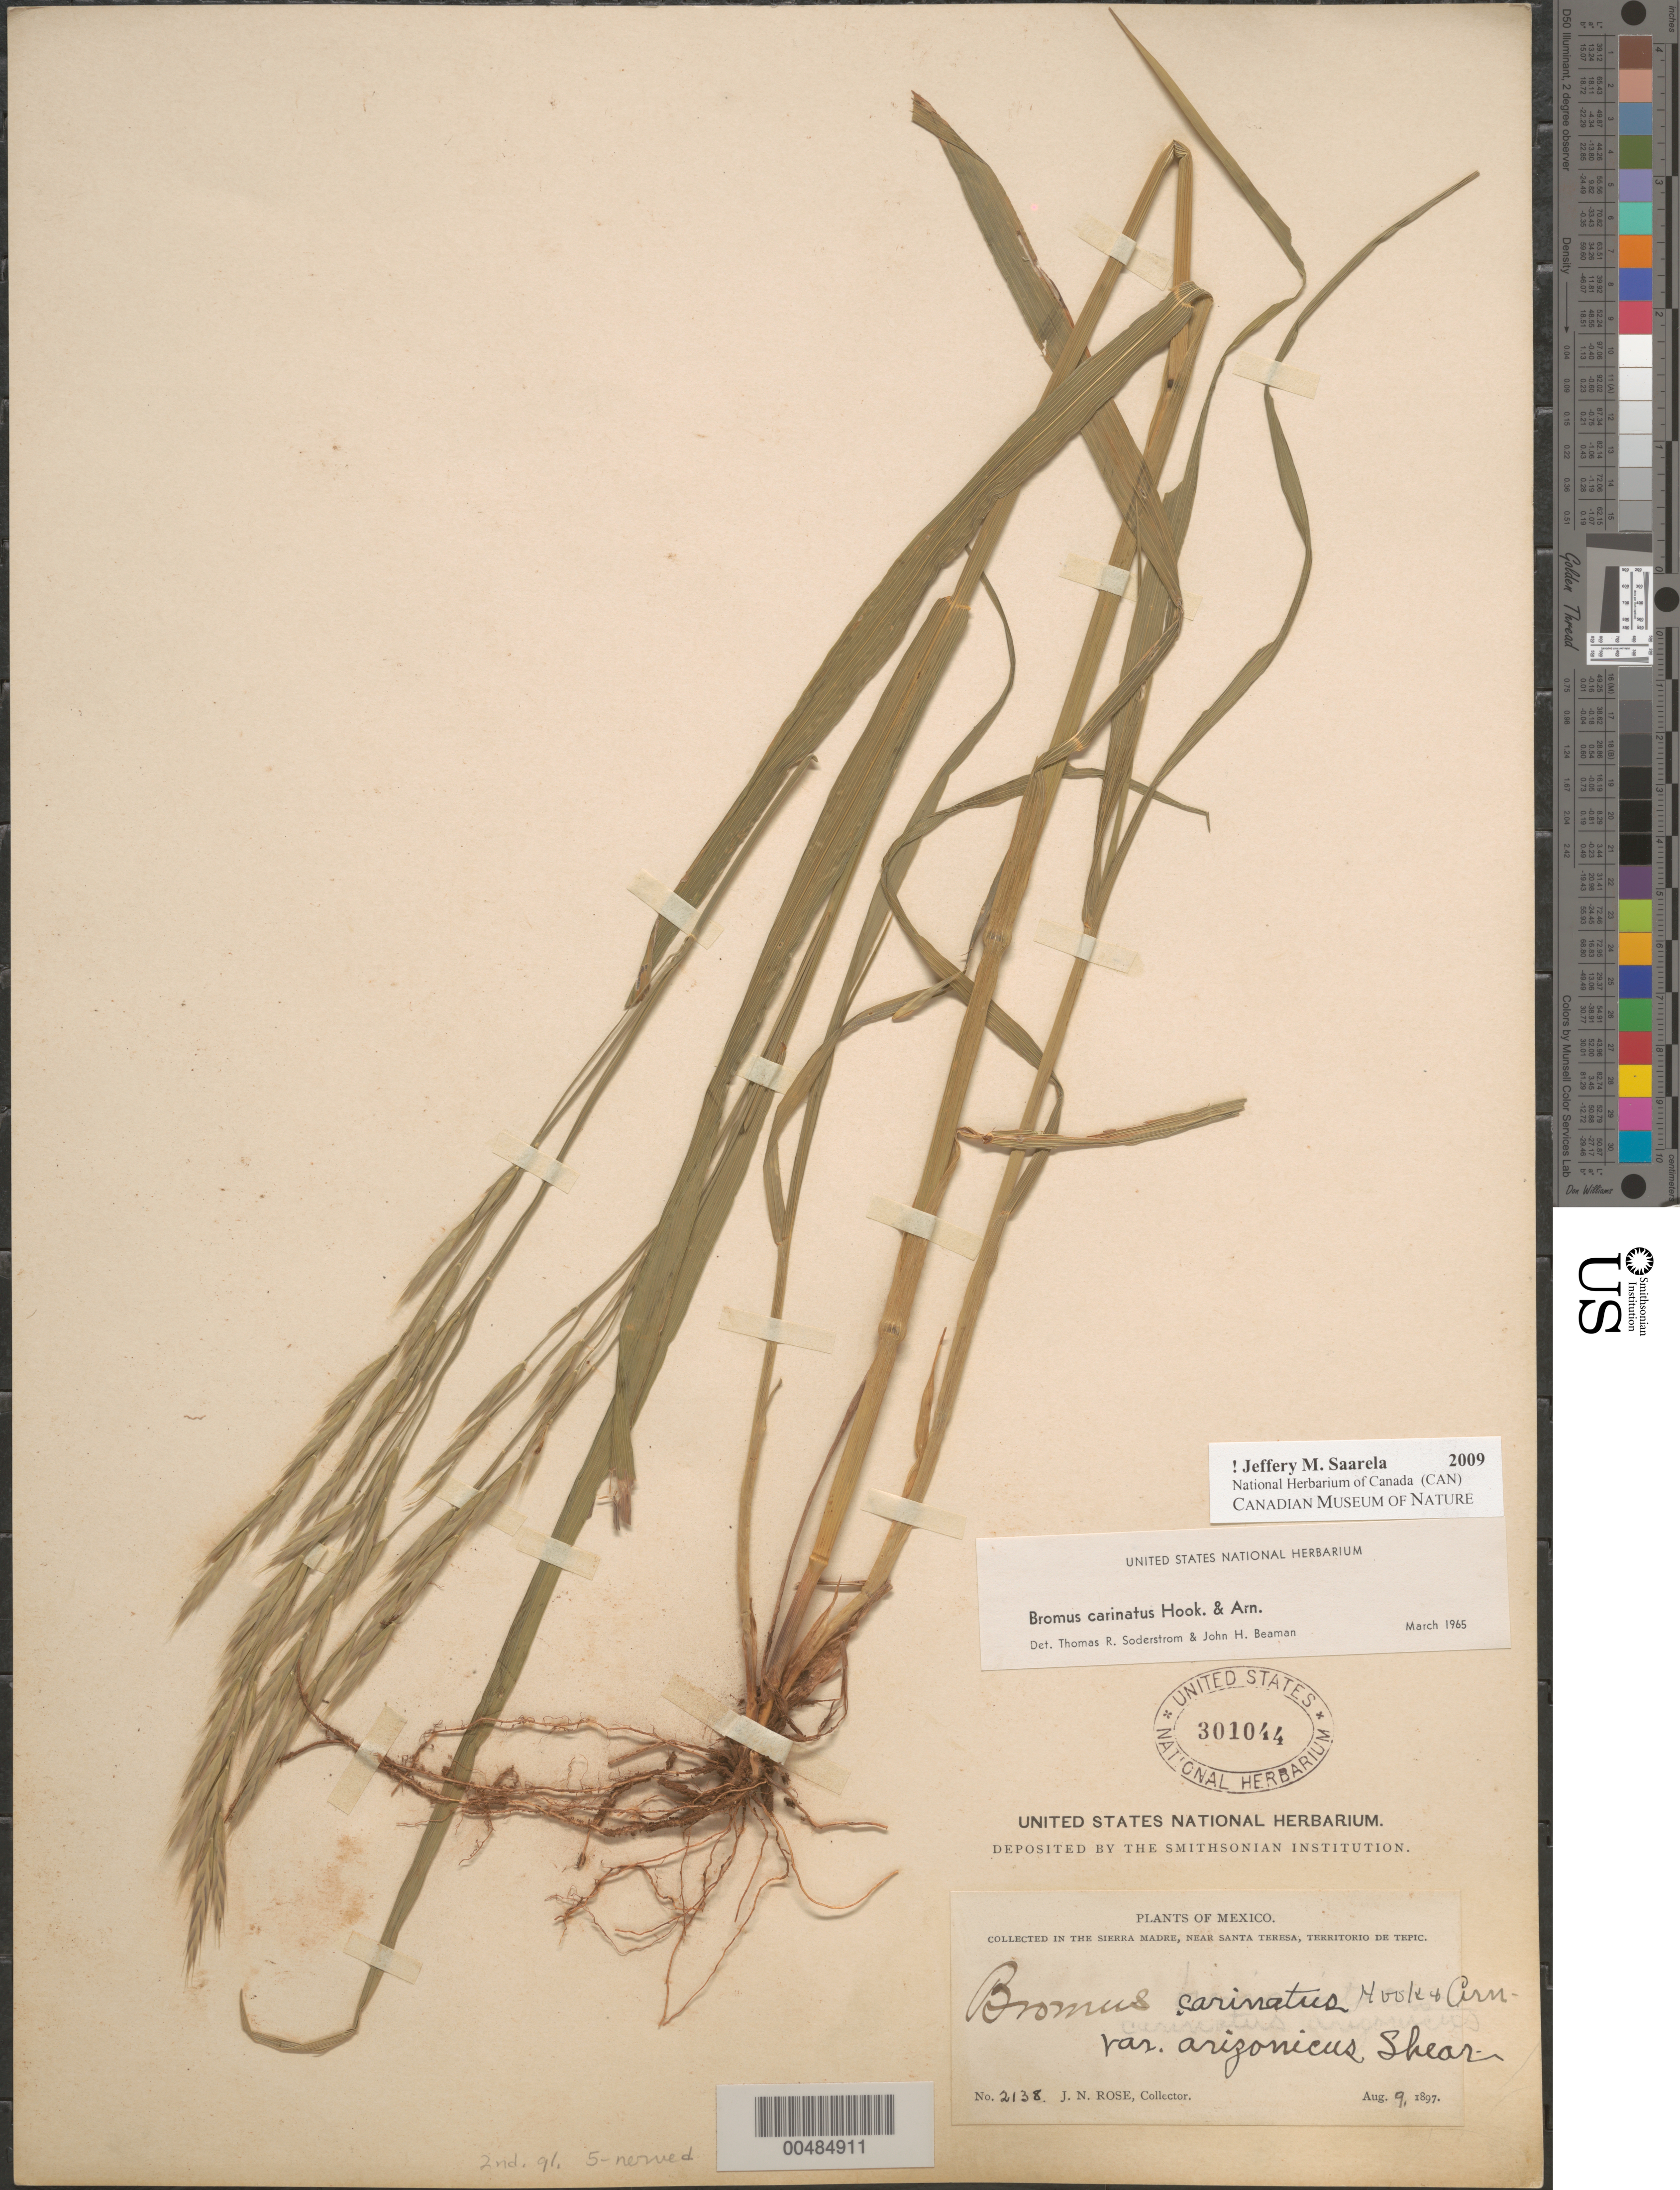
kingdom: Plantae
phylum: Tracheophyta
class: Liliopsida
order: Poales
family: Poaceae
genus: Bromus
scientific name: Bromus carinatus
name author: Hook. & Arn.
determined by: Soderstrom, T. R.; Beaman, J. H.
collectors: J. N. Rose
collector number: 2138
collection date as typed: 9 Aug 1897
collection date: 1897-08-09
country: Mexico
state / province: Nayarit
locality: Sierra Madre, near Santa Teresa, Territorio de Tepic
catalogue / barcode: US 301044